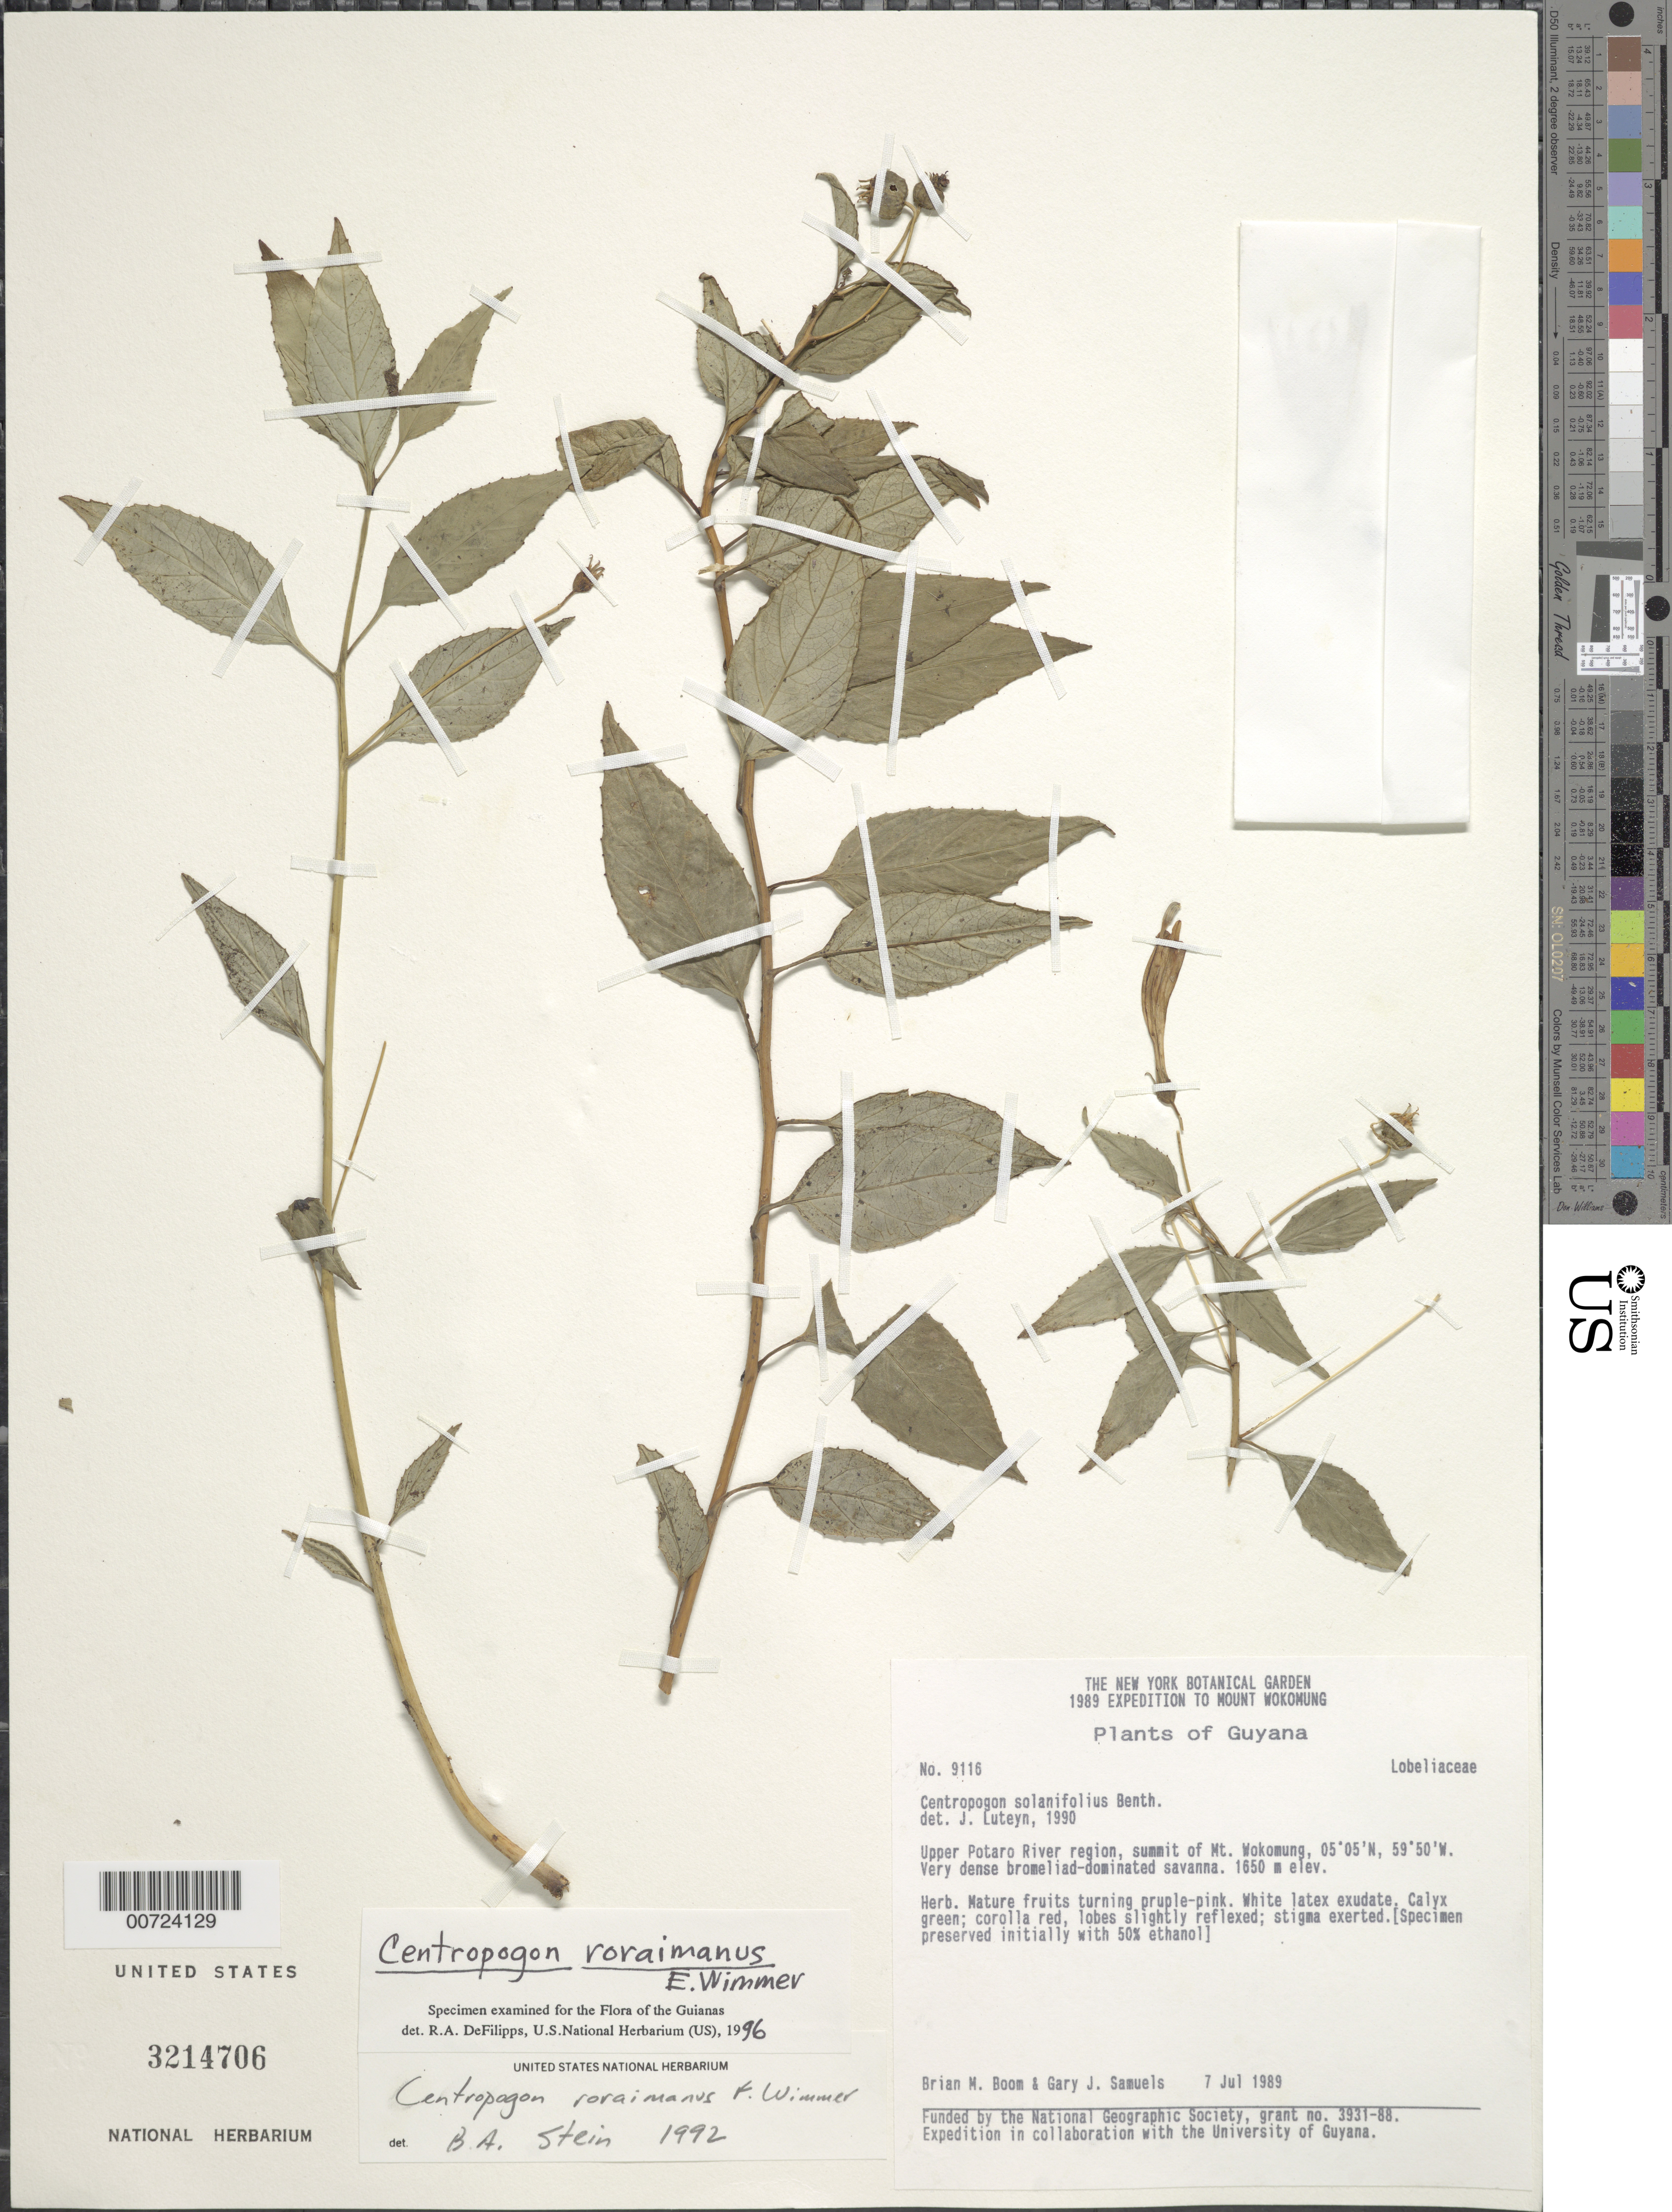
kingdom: Plantae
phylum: Tracheophyta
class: Magnoliopsida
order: Asterales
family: Campanulaceae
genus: Centropogon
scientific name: Centropogon roraimanus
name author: E. Wimm.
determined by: DeFilipps, R. A.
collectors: B. M. Boom & G. Samuels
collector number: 9116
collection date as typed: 7-Jul-89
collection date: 1989-07-07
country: Guyana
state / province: Potaro-Siparuni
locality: Mt. Wokomung, summit, upper Potaro R.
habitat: Very dense bromeliad dominated savanna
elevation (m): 1650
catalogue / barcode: US 3214706